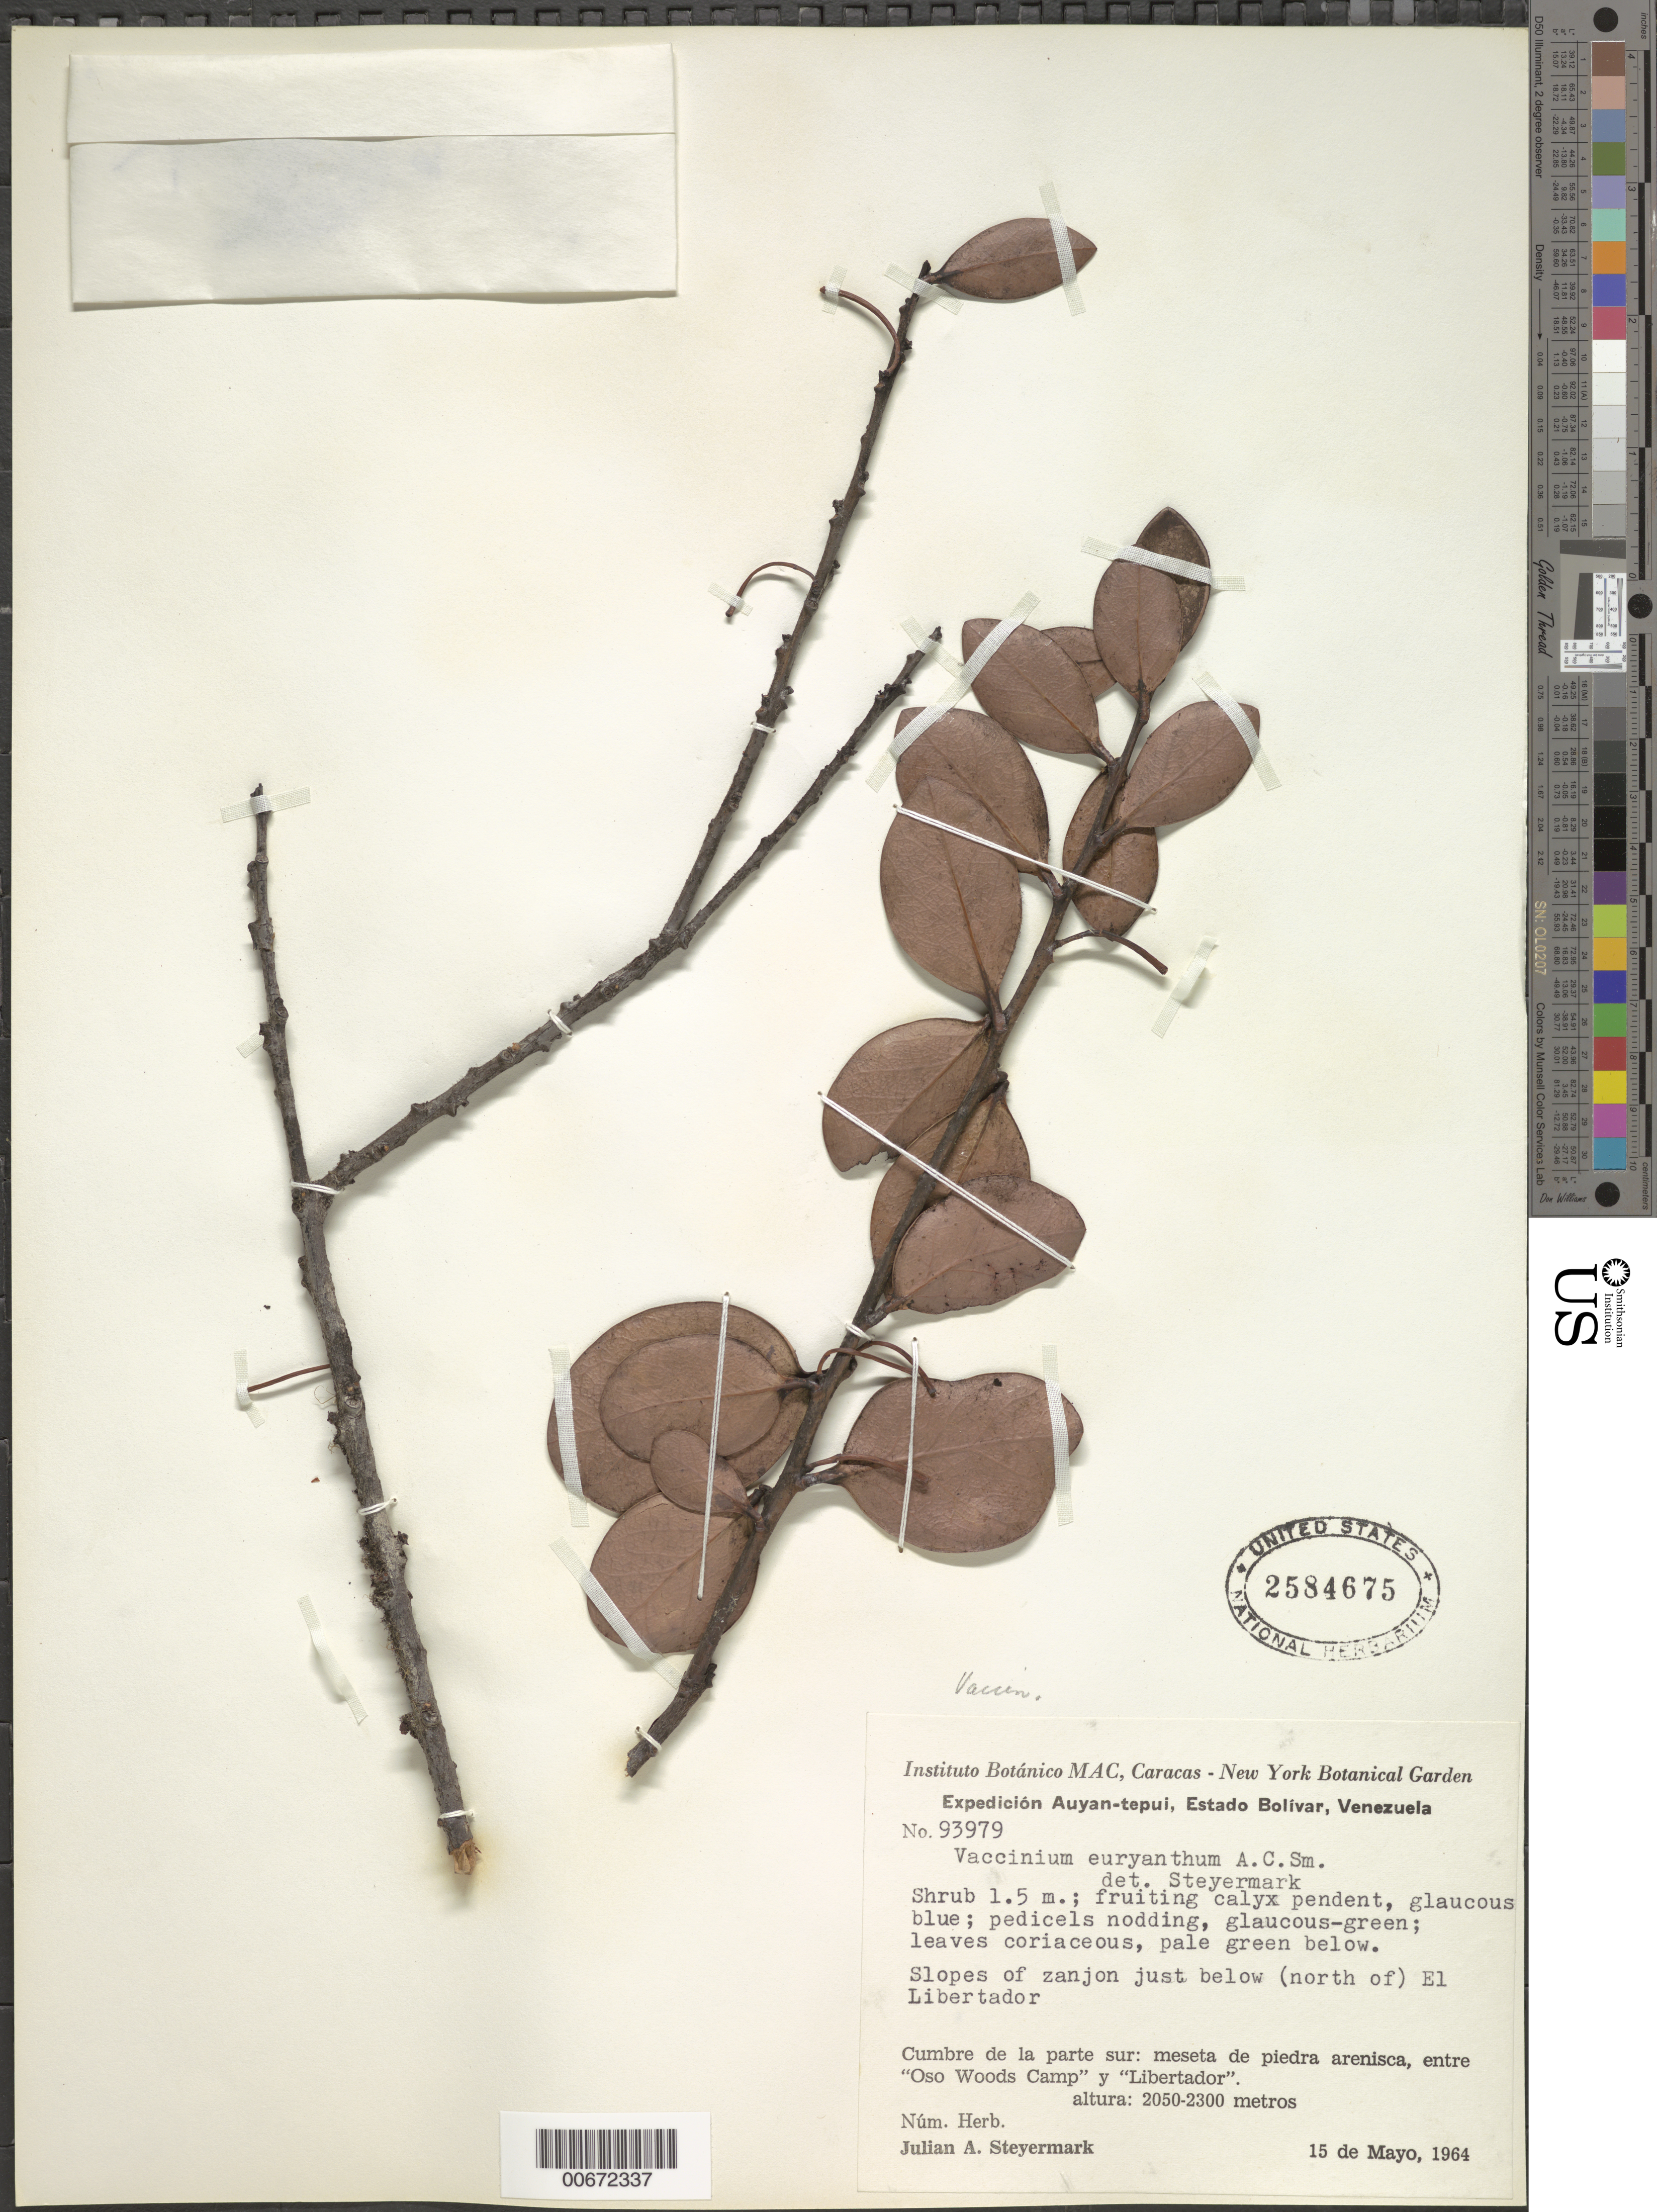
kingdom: Plantae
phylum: Tracheophyta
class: Magnoliopsida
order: Ericales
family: Ericaceae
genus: Vaccinium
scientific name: Vaccinium euryanthum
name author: A.C. Sm.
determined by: Steyermark, Julian A., (VEN)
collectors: J. Steyermark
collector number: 93979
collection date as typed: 15-May-64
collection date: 1964-05-15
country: Venezuela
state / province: Bolívar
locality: Auyan-tepuí, El Libertador, slopes N of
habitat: Sopes of zanjon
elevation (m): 2050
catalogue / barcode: US 2584675